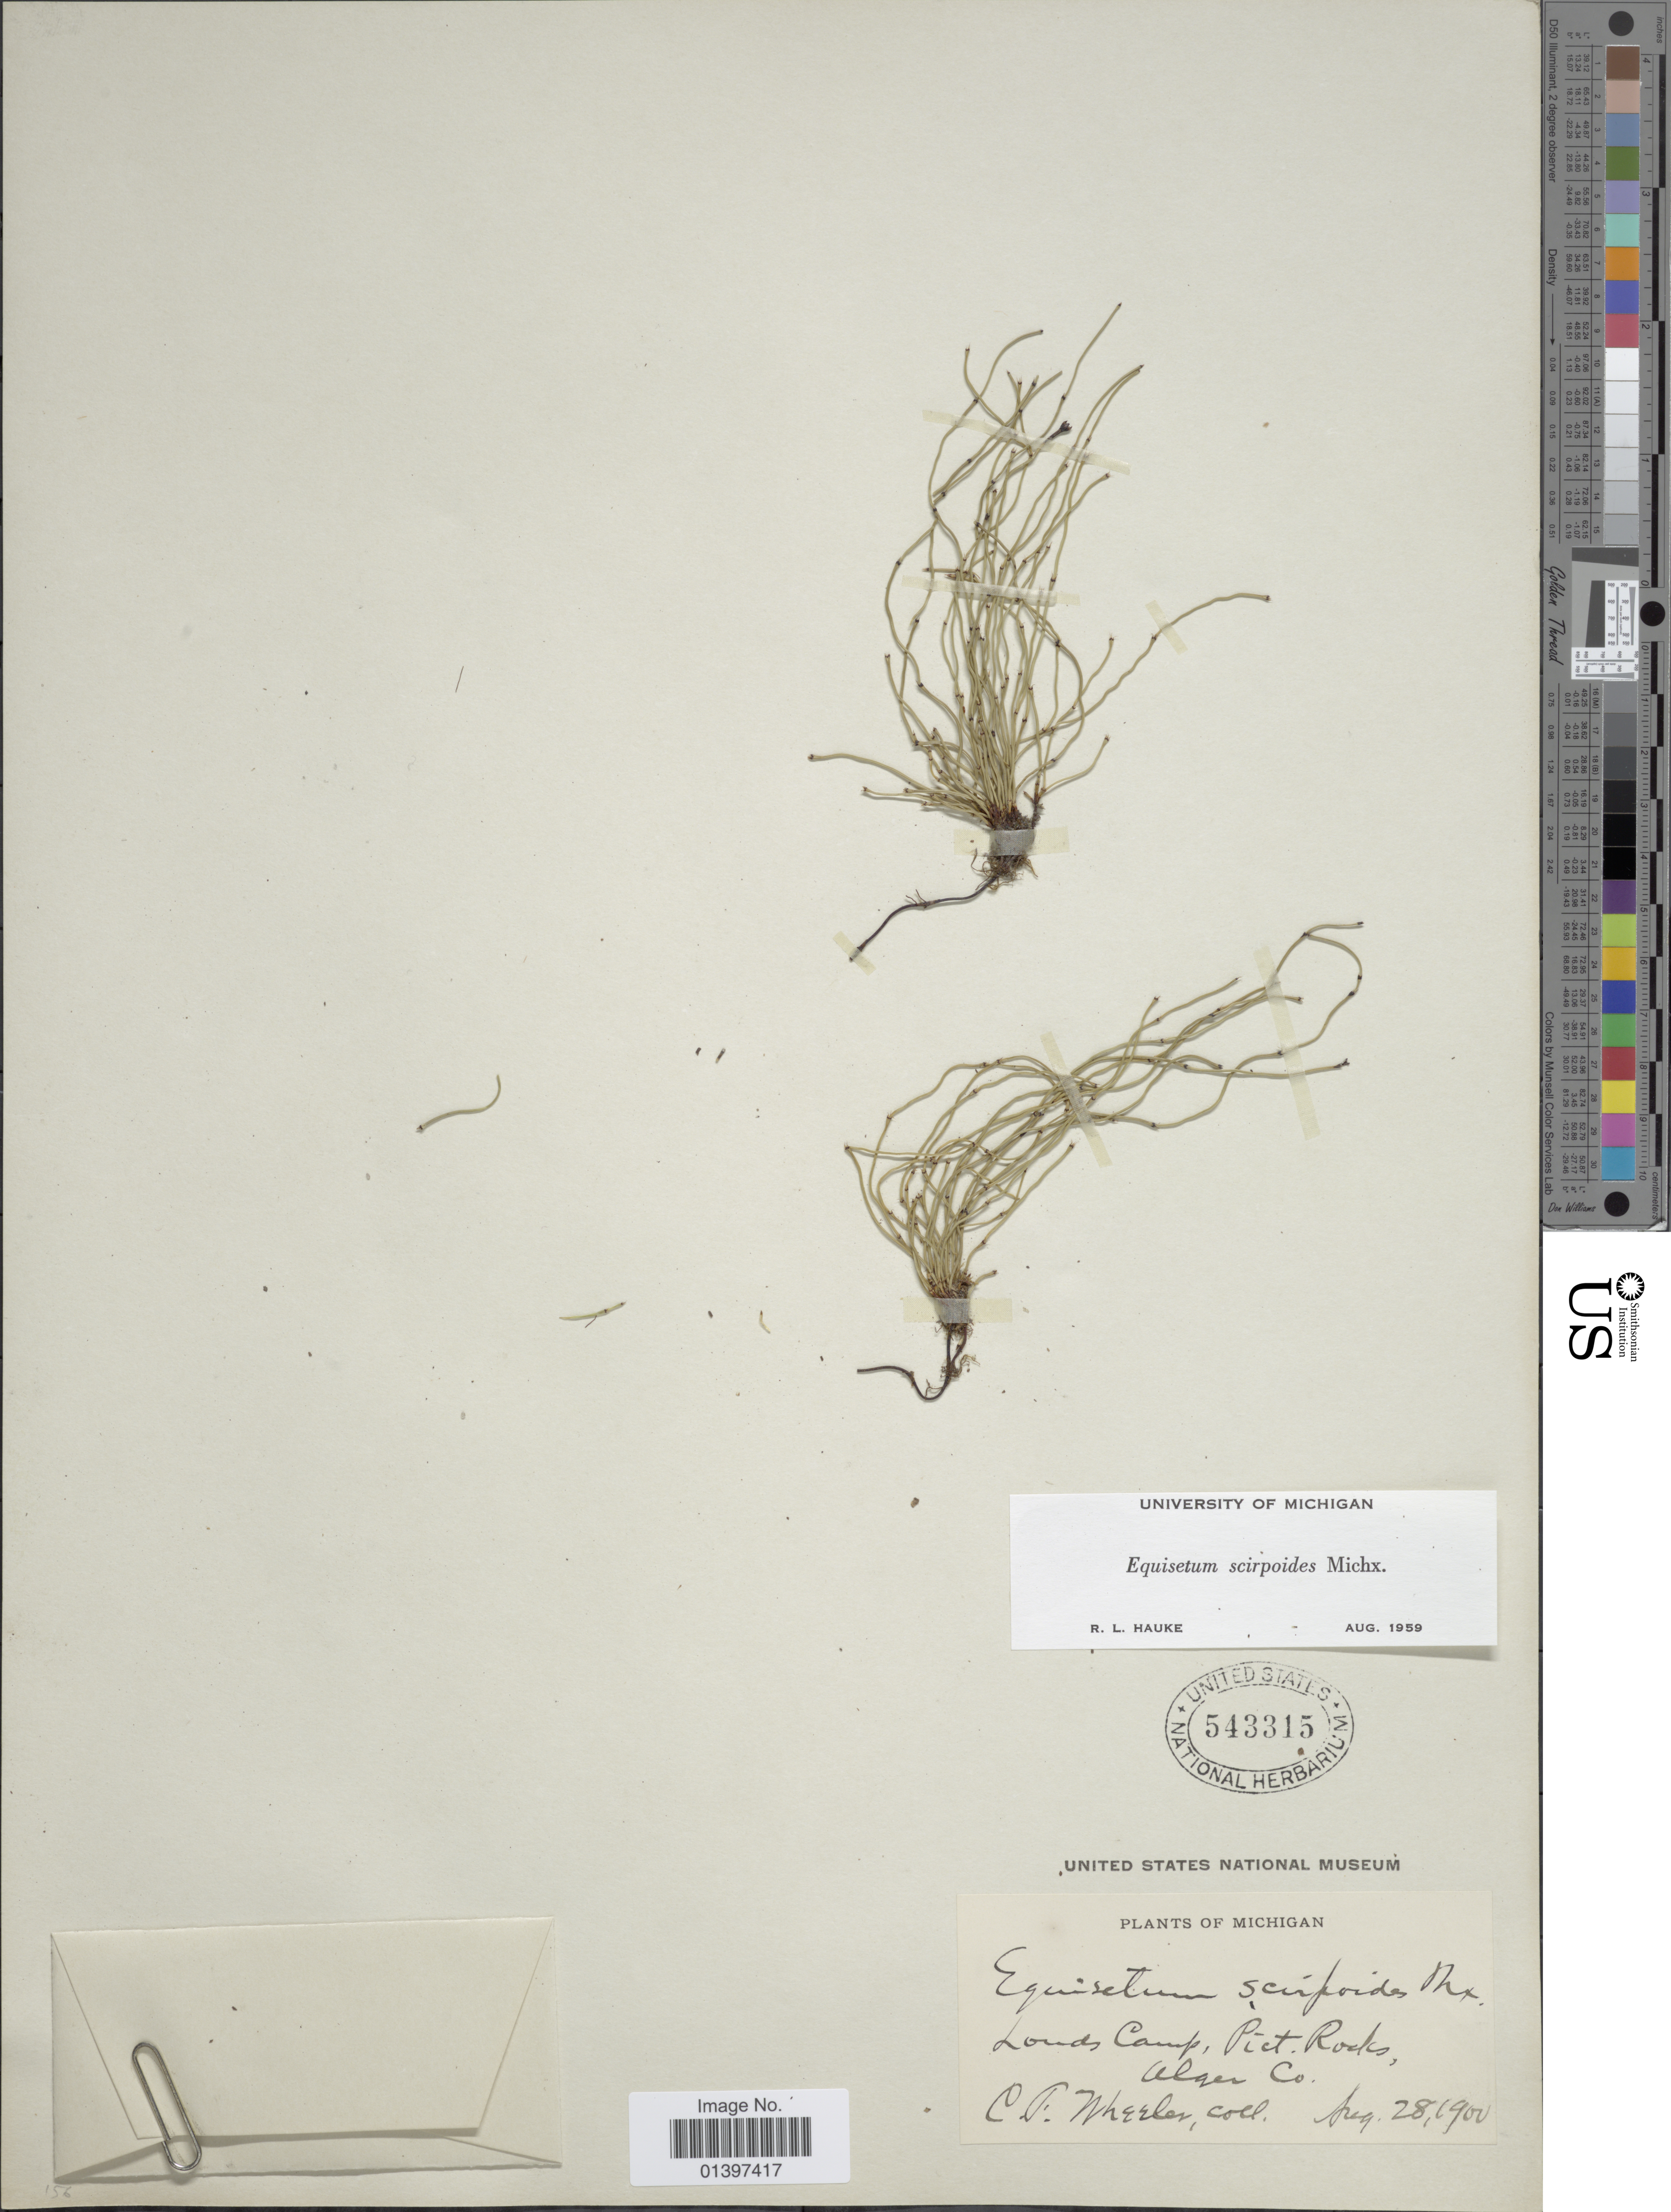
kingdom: Plantae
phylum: Tracheophyta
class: Polypodiopsida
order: Equisetales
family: Equisetaceae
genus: Equisetum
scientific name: Equisetum scirpoides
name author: Michx.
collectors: C. Wheeler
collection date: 1900-08-28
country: United States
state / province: Michigan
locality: Louds Camp, Pict. Rocks, Alger Co.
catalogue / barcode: US 543315